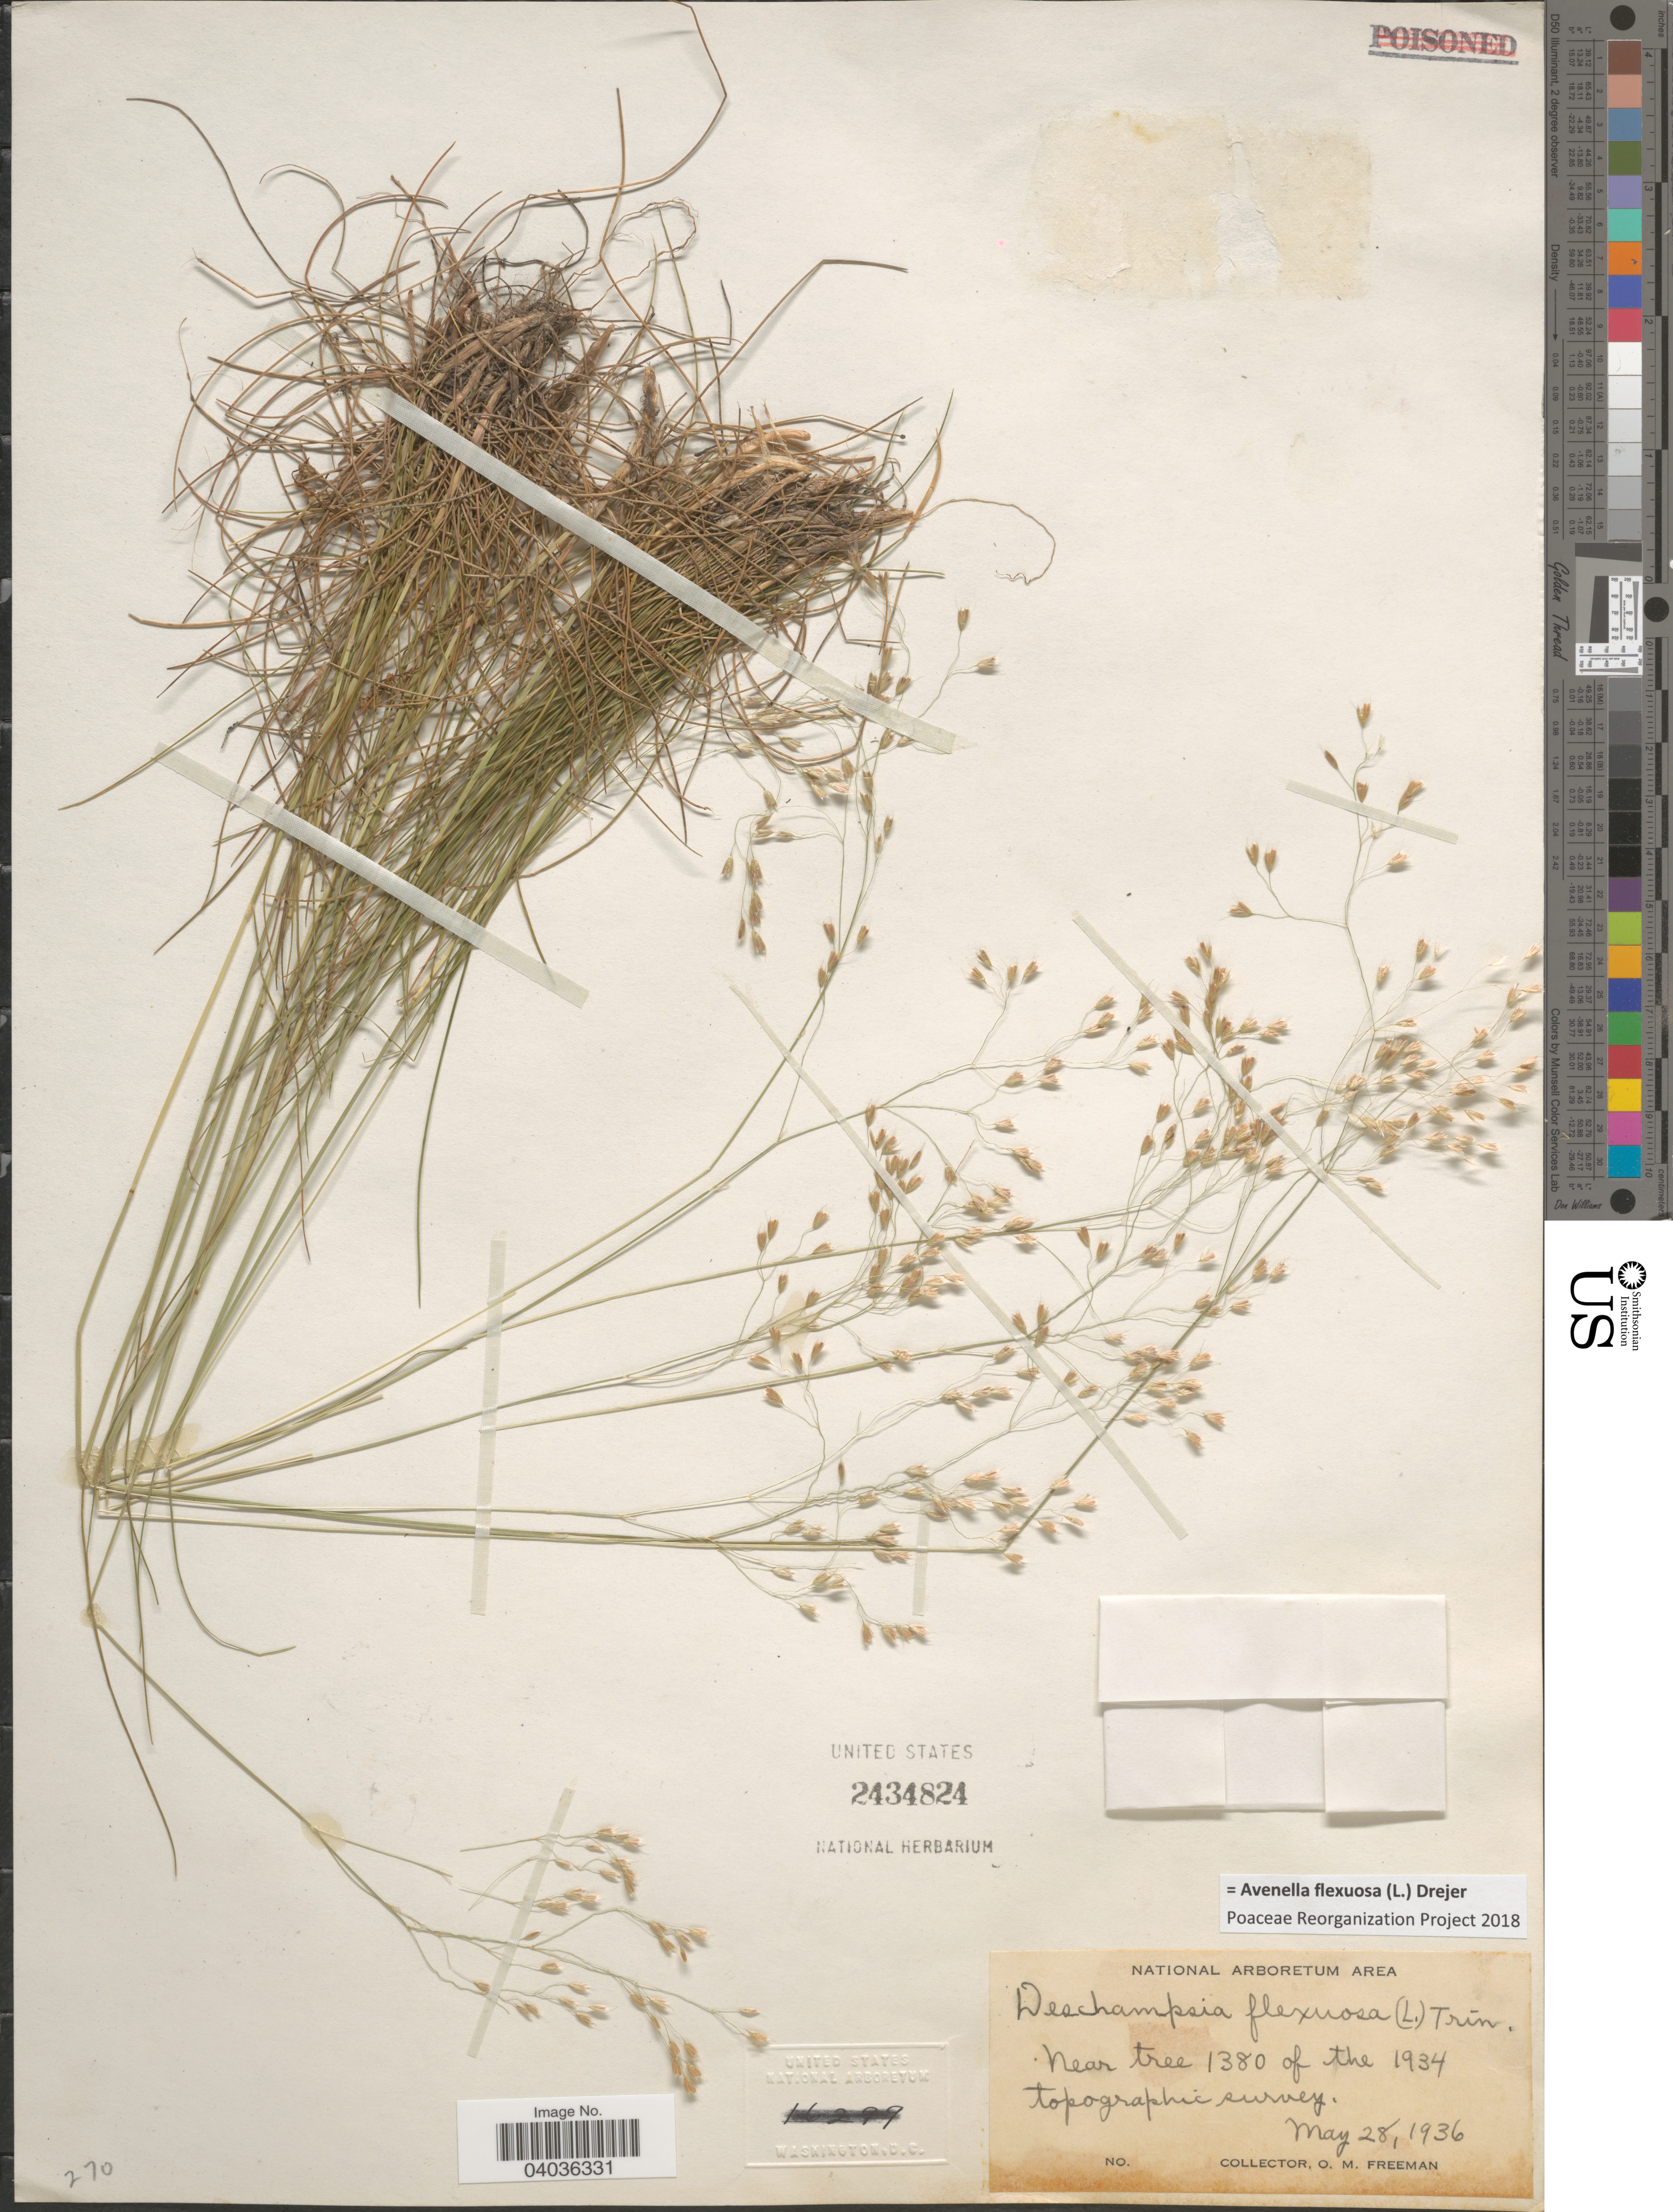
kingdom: Plantae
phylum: Tracheophyta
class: Liliopsida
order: Poales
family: Poaceae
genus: Avenella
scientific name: Avenella flexuosa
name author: (L.) Drejer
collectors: O. Freeman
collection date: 1936-05-28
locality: National Aboretum Area. Near tree 1380 of the 1934 topographic survey.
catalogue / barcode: US 2434824